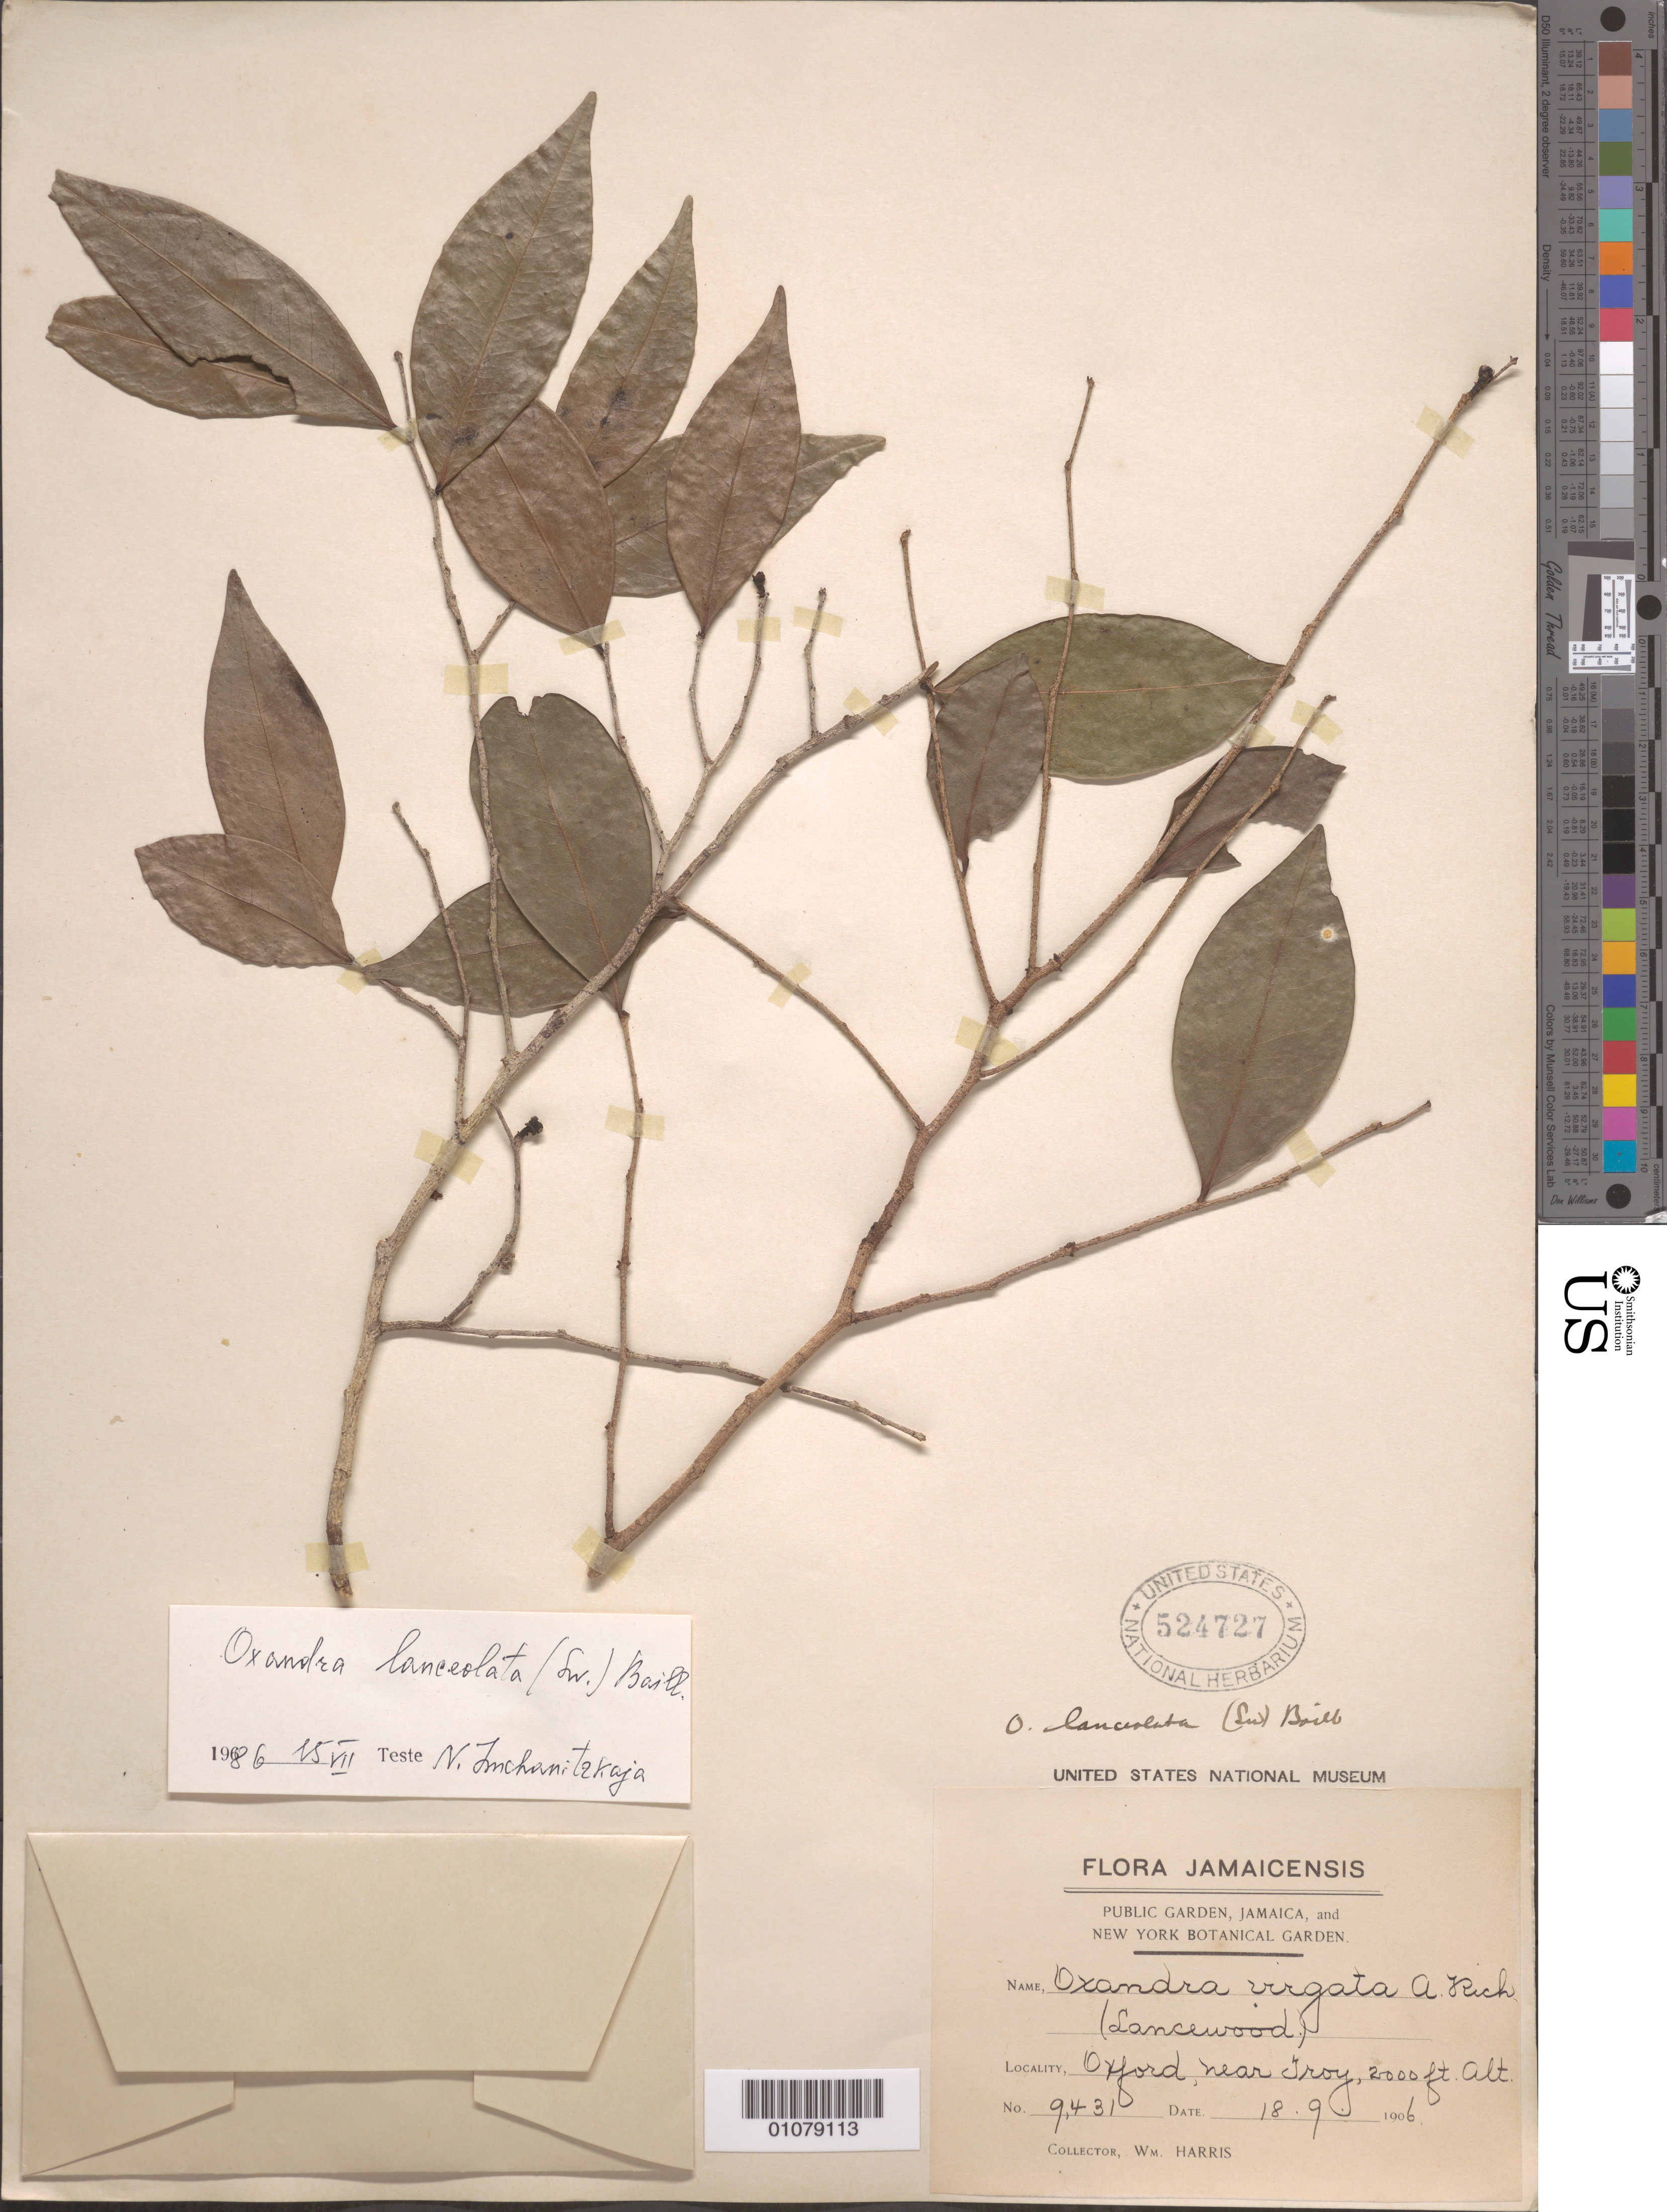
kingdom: Plantae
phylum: Tracheophyta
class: Magnoliopsida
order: Magnoliales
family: Annonaceae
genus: Oxandra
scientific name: Oxandra lanceolata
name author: (Sw.) Baill.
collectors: W. Harris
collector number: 9431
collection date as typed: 18 Sep 1906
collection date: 1906-09-18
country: Jamaica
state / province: Manchester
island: Jamaica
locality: Oxford, near Troy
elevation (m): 610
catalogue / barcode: US 524727